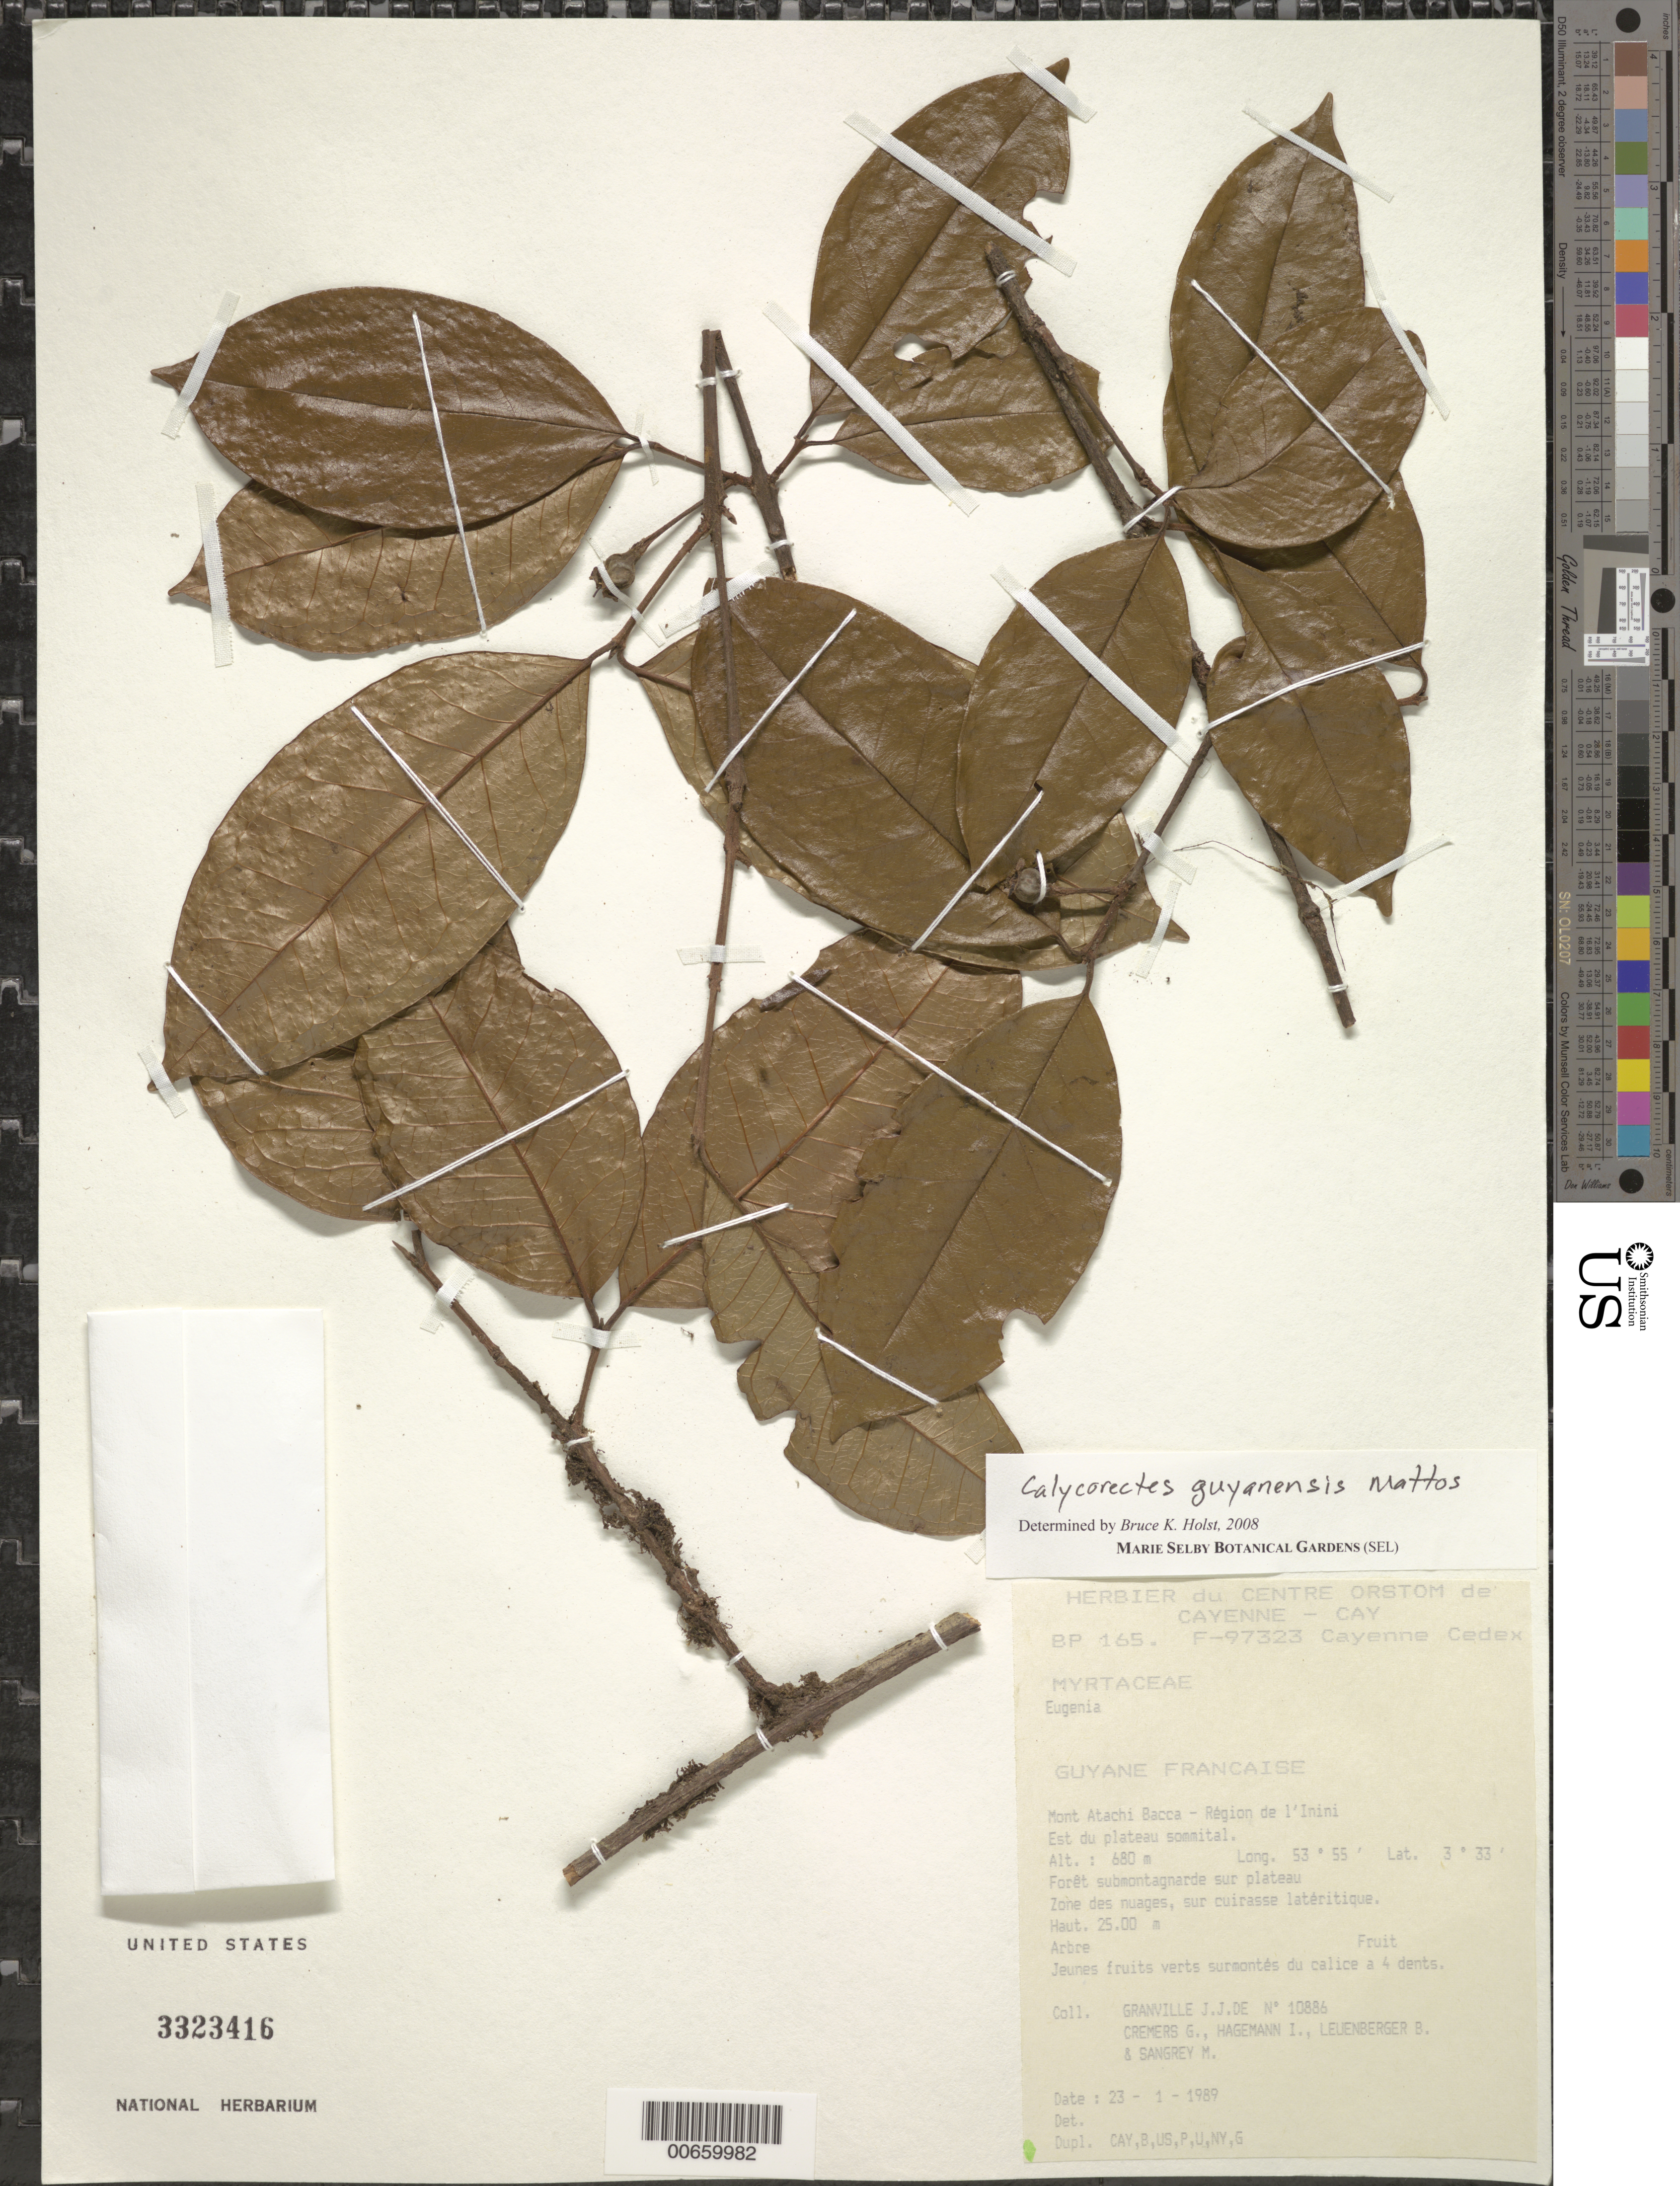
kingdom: Plantae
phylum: Tracheophyta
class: Magnoliopsida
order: Myrtales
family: Myrtaceae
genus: Eugenia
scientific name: Eugenia galbaoensis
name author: Mattos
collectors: J.-J. de Granville, G. Cremers, J. Hagemann, B. E. Leuenberger & M. S. Sangrey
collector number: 10886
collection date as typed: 23-Jan-89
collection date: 1989-01-23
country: French Guiana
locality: Mont Atachi Bacca, région de l'Inini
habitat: Forêt submontagnarde sur plateau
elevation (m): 680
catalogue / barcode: US 3323416